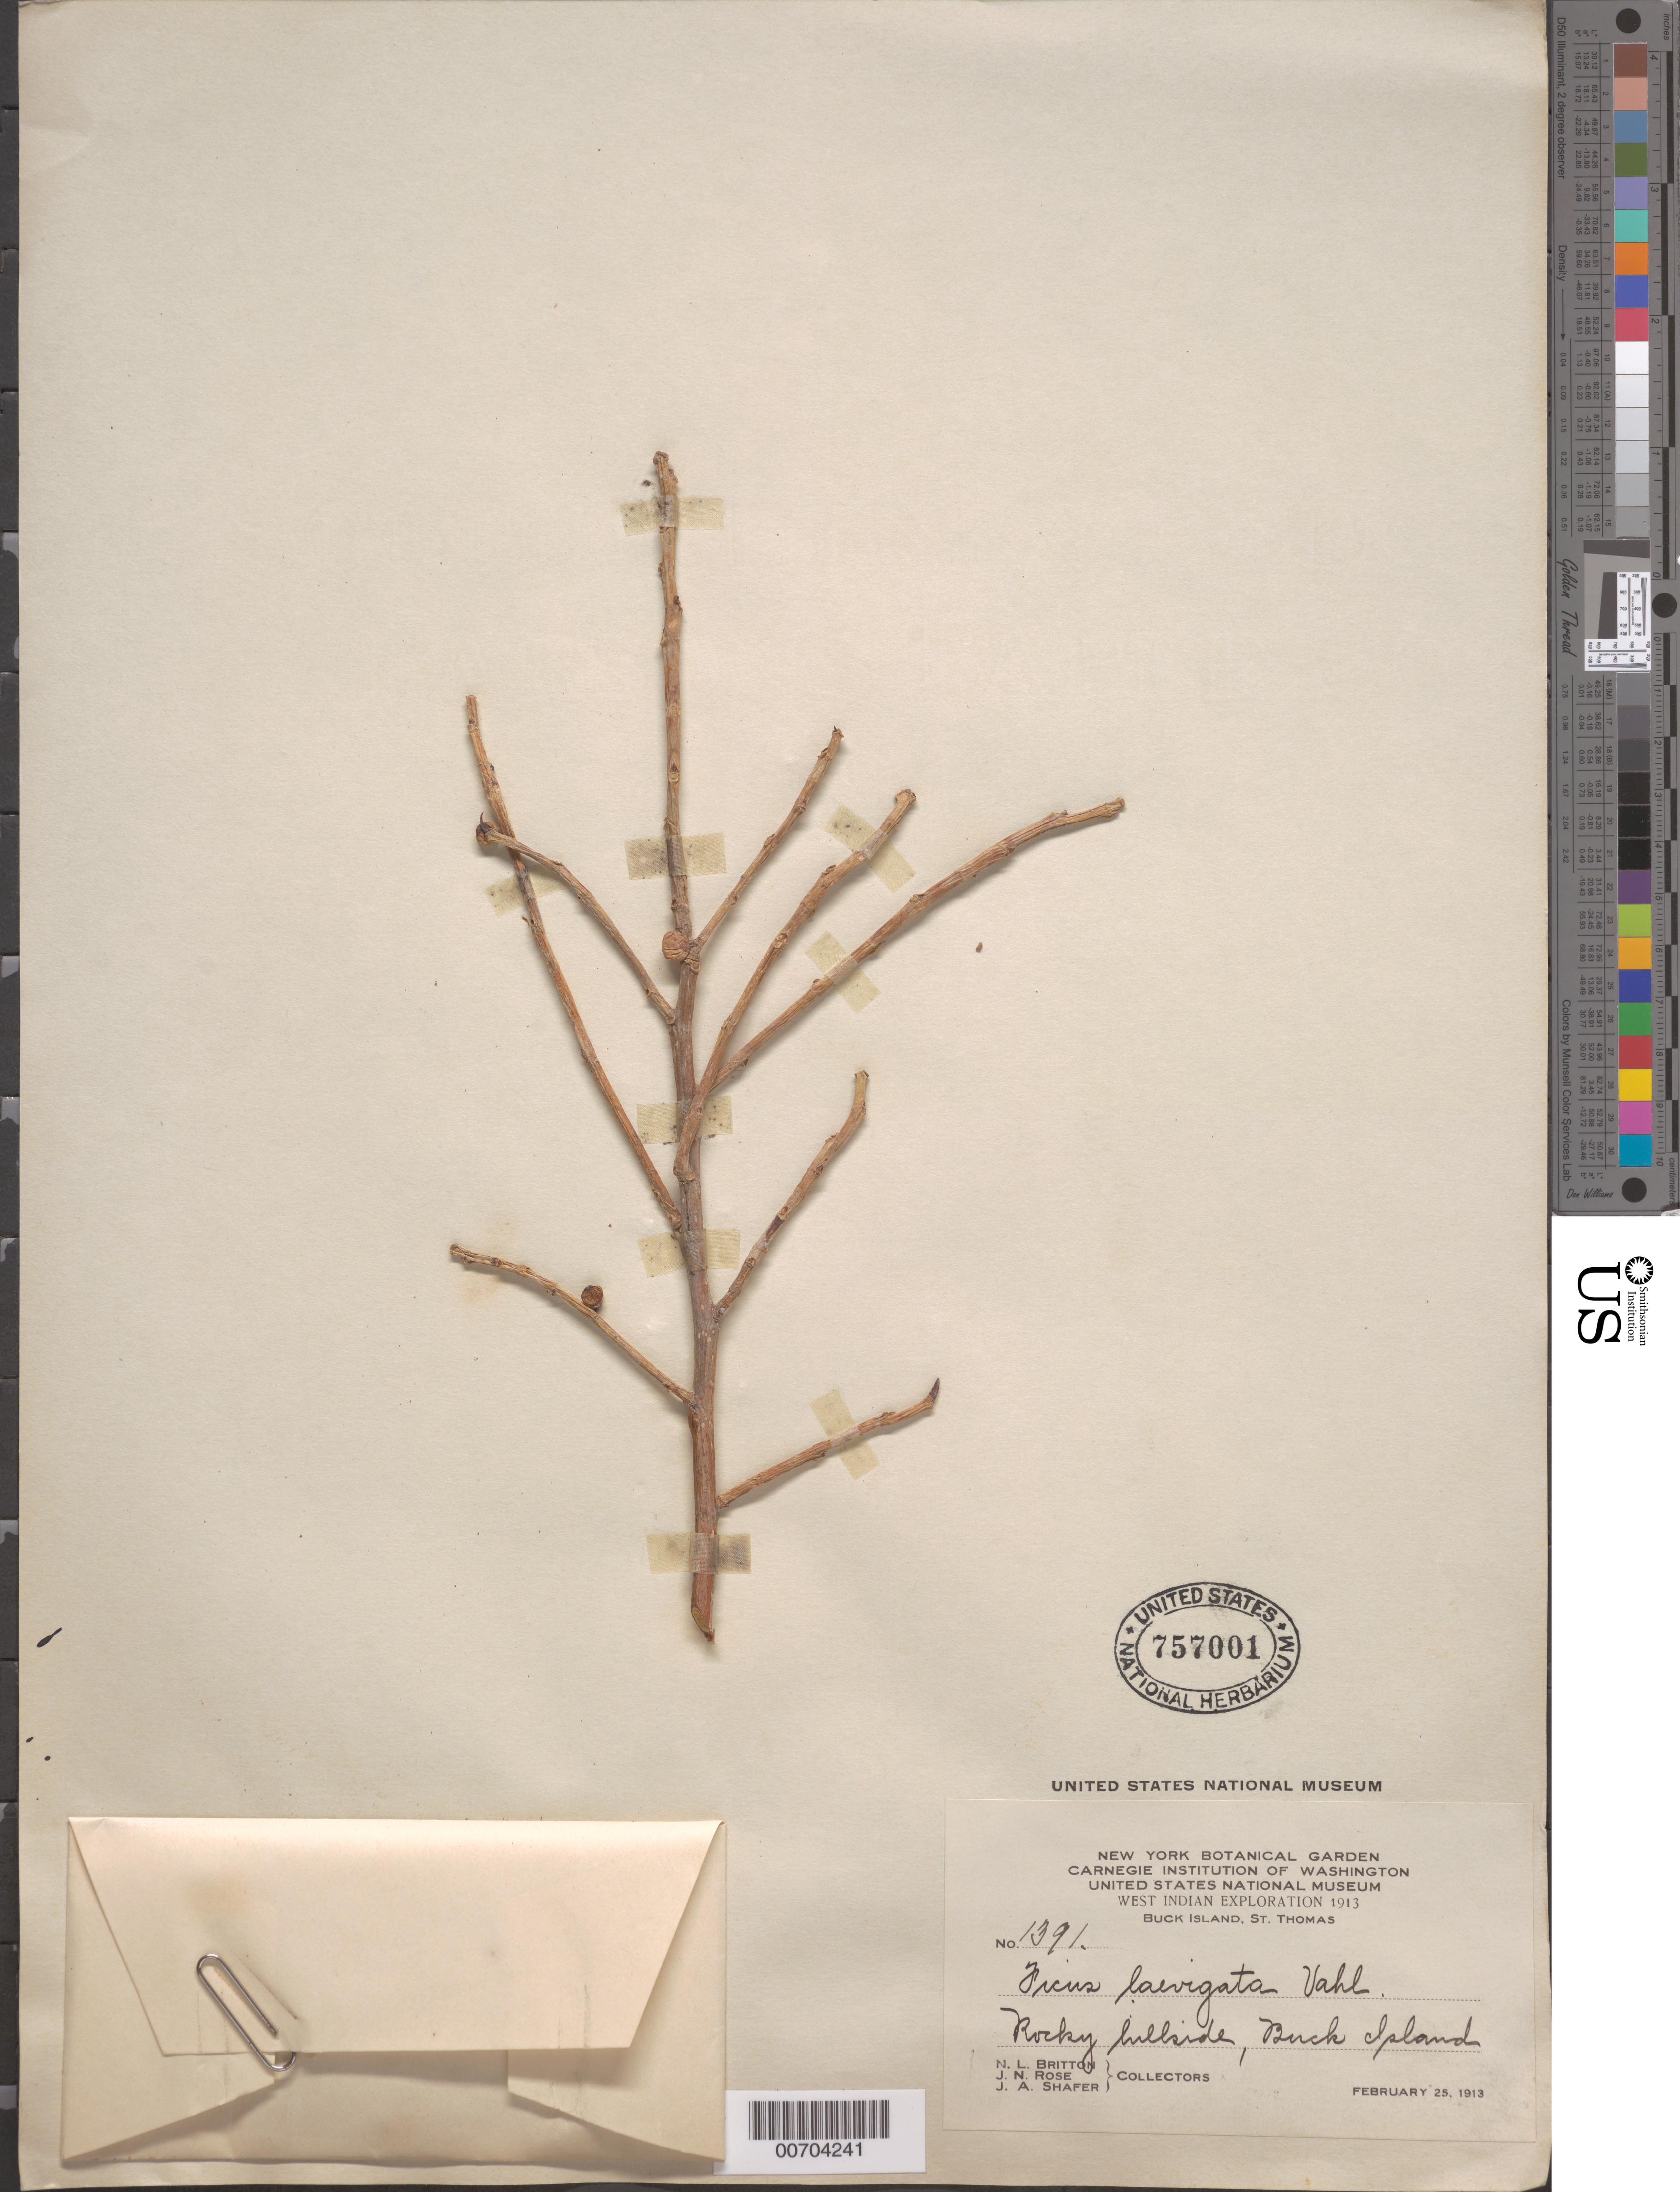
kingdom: Plantae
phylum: Tracheophyta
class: Magnoliopsida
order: Rosales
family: Moraceae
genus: Ficus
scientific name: Ficus laevigata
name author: Vahl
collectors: N. Britton, J. N. Rose & J. A. Shafer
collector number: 1391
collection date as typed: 25 Feb 1913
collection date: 1913-02-25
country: U.S. Virgin Islands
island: Buck Island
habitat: Rocky hillside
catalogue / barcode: US 757001